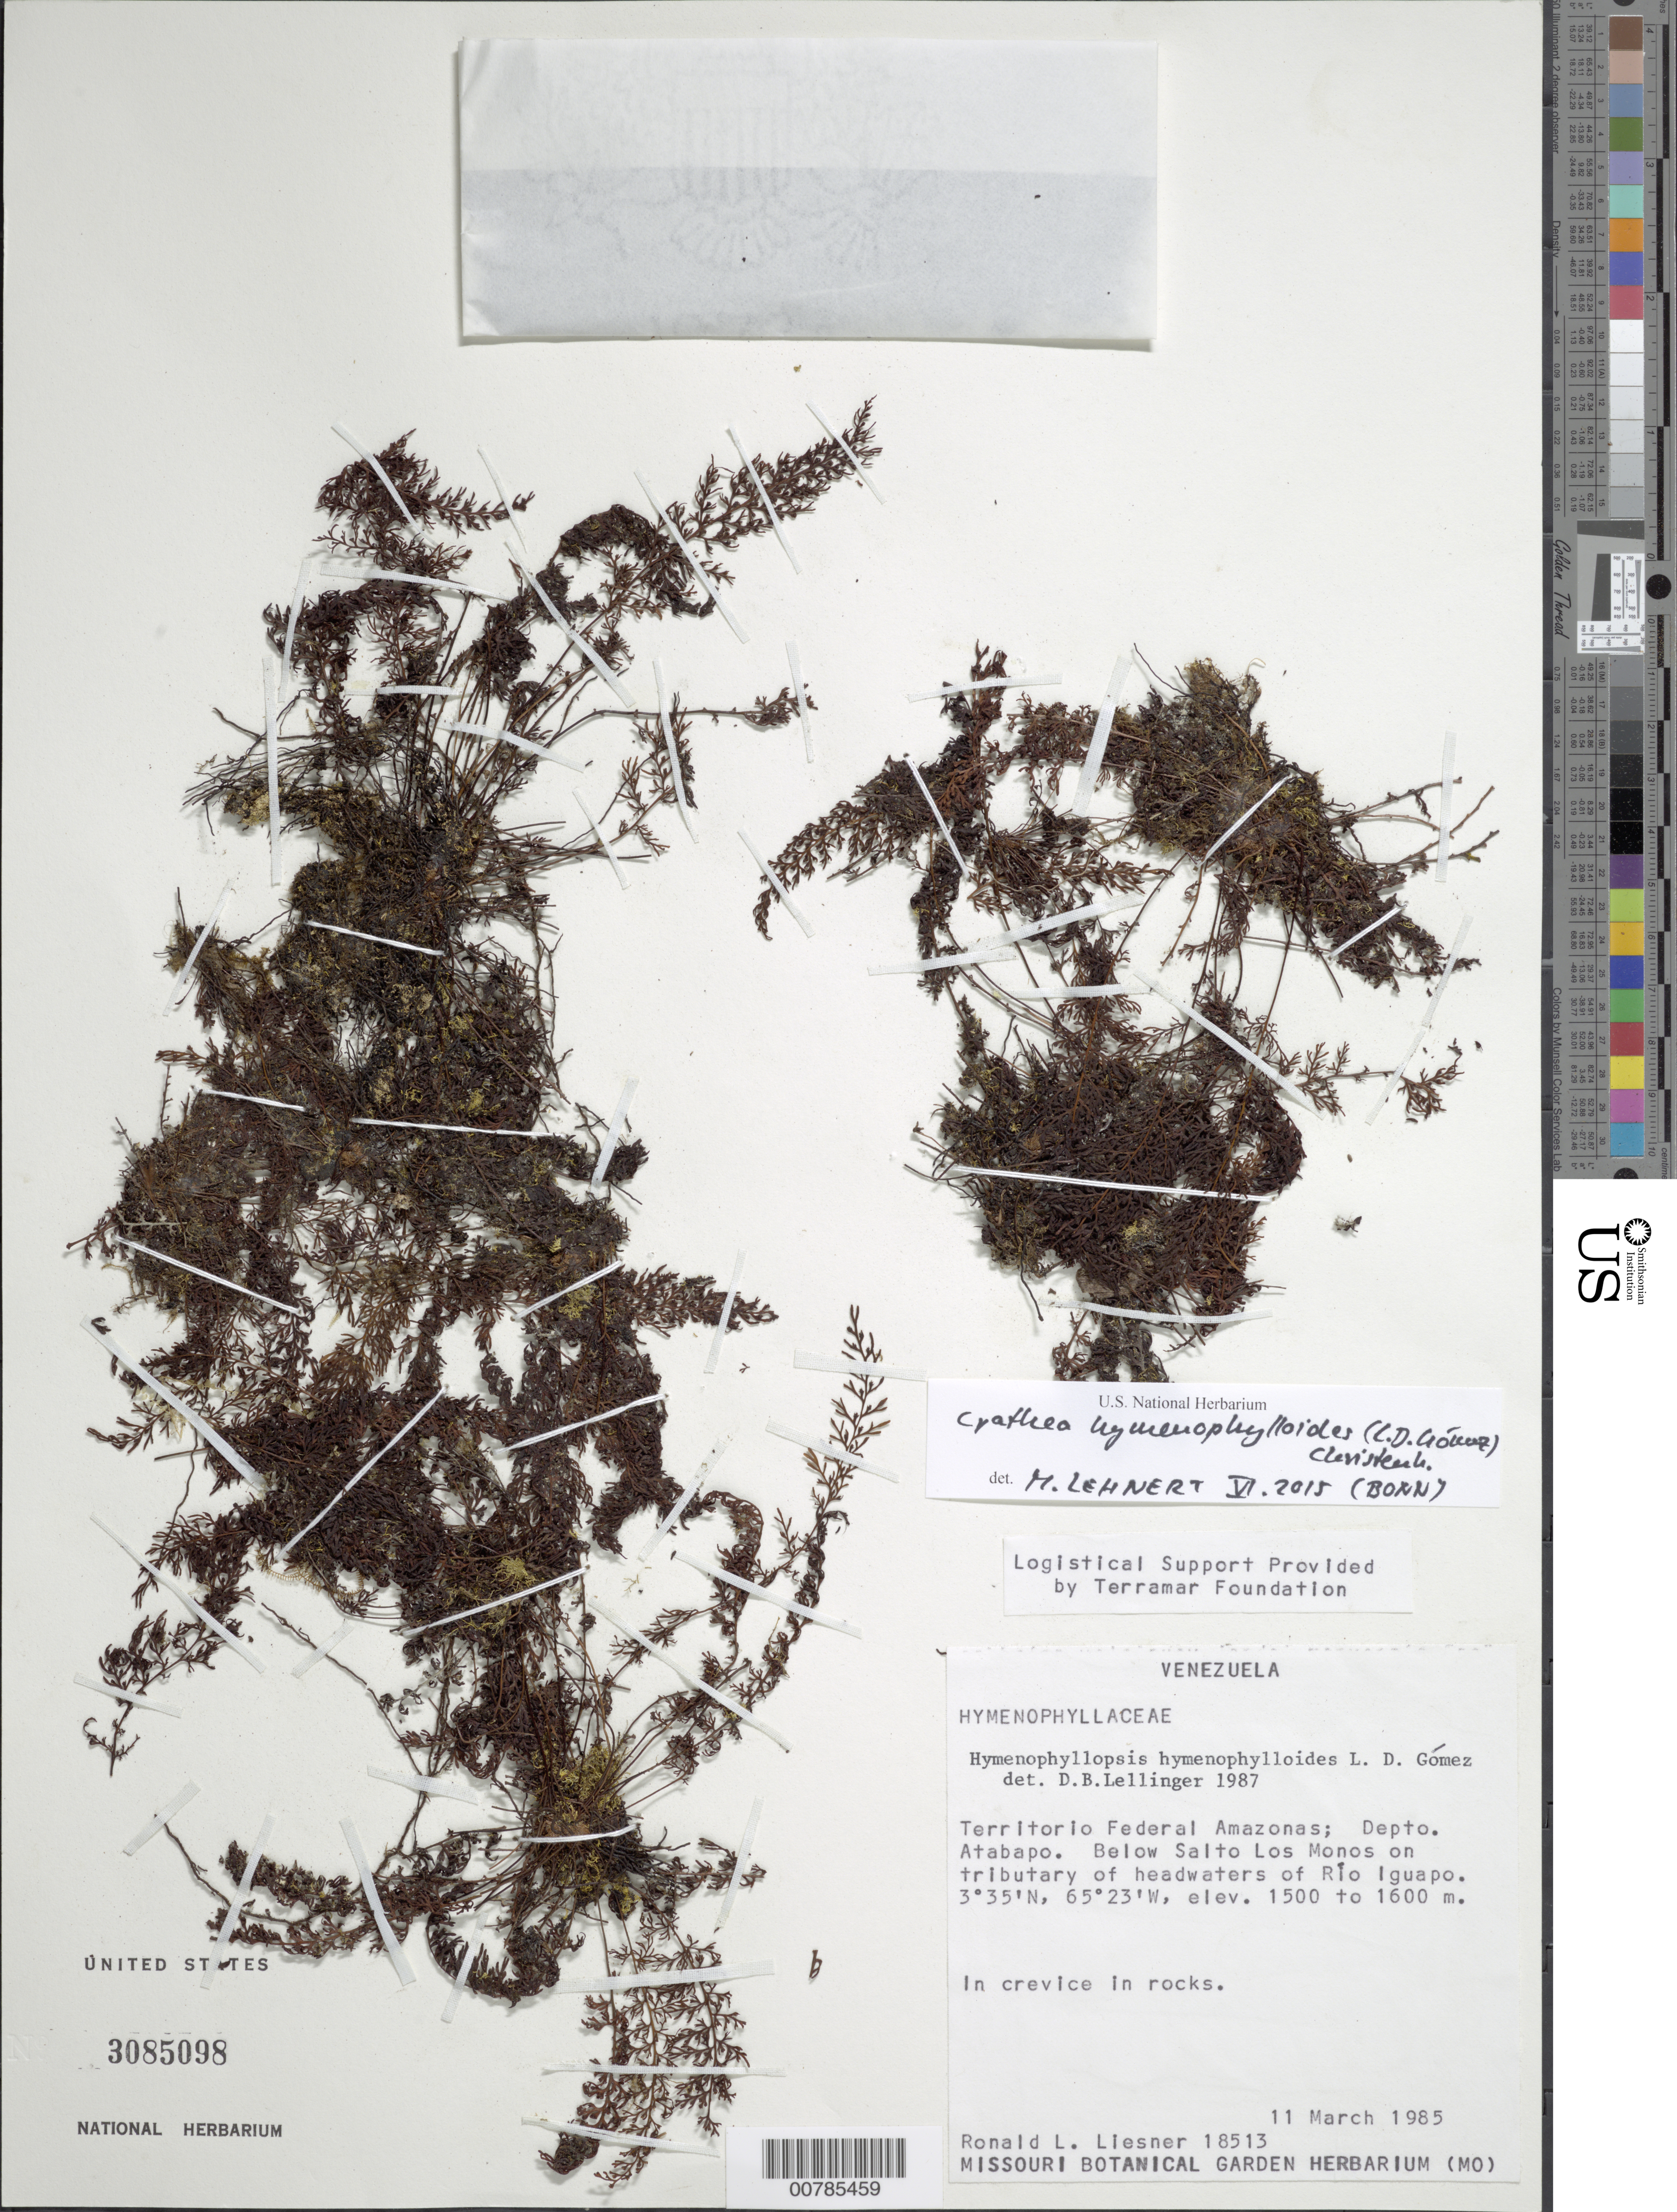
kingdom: Plantae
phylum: Tracheophyta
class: Polypodiopsida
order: Cyatheales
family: Cyatheaceae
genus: Cyathea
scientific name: Cyathea hymenophylloides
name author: (L.D. Gómez) Christenh.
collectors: R. L. Liesner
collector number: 18513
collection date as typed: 11-Mar-85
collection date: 1985-03-11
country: Venezuela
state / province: Amazonas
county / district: Atabapo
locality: Río Iguapo, below Salto Los Monos on tributary of headwaters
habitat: Crevice in rocks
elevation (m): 1500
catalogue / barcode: US 3085098